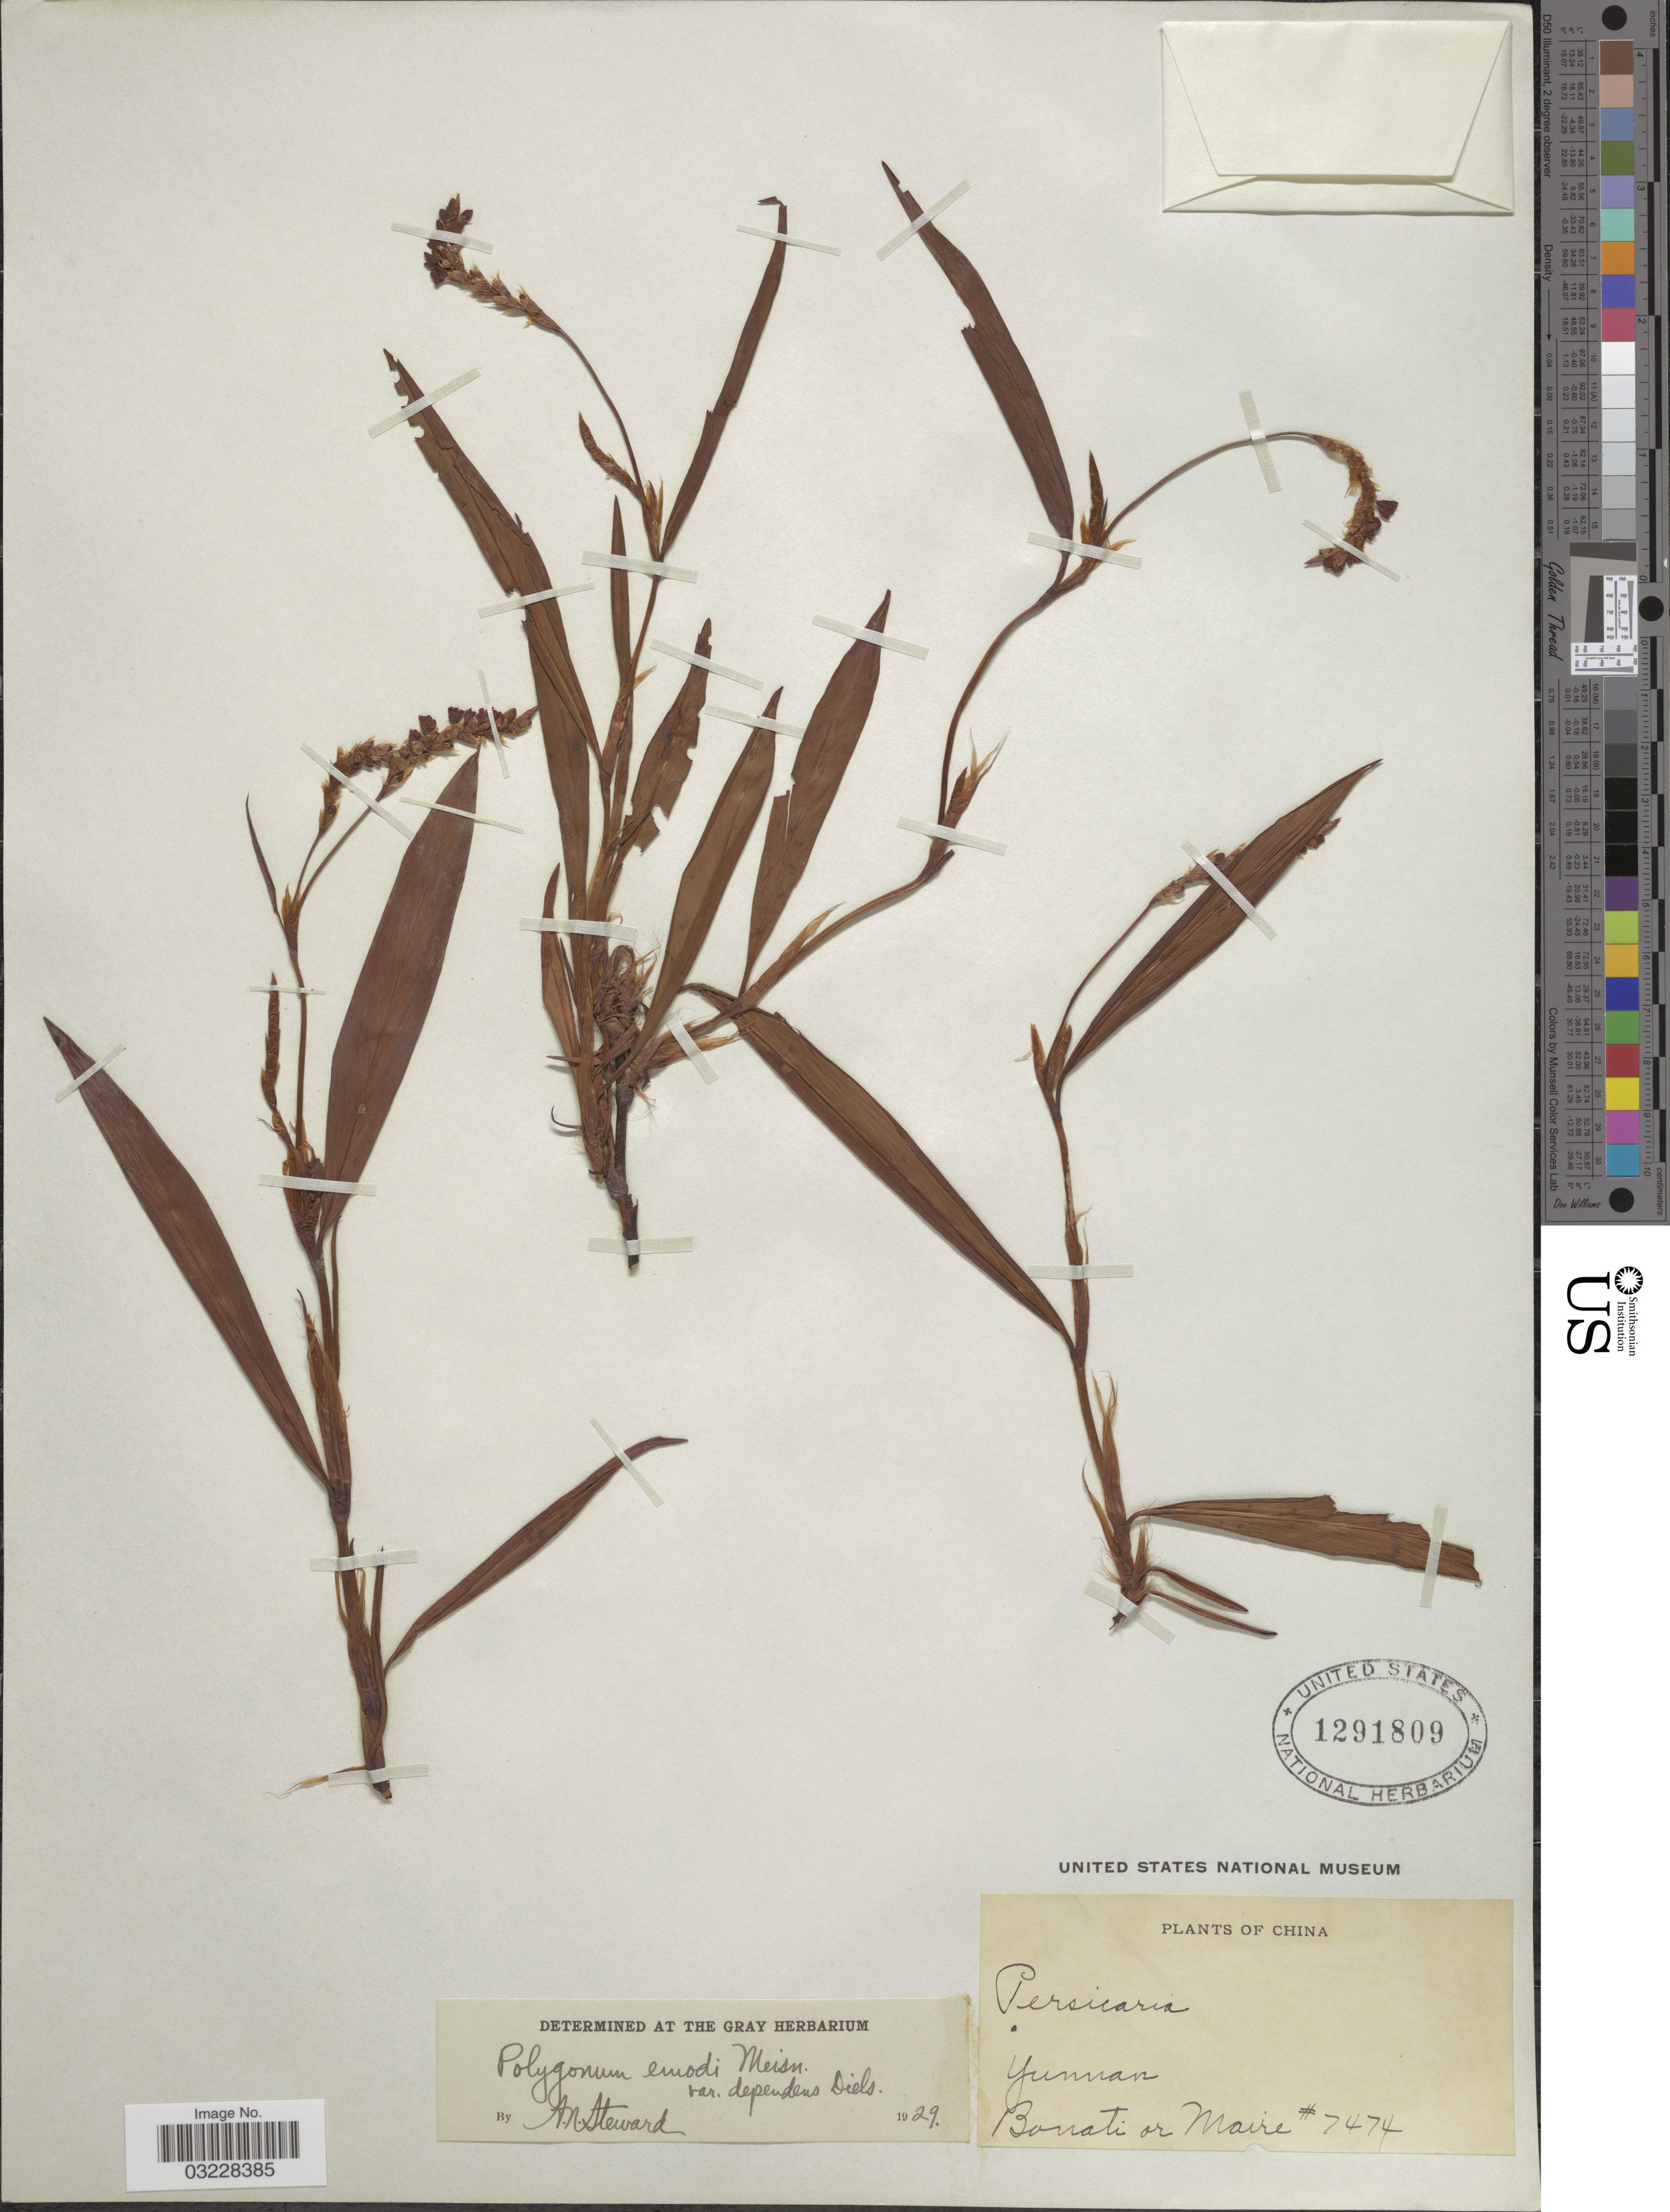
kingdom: Plantae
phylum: Tracheophyta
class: Magnoliopsida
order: Caryophyllales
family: Polygonaceae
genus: Bistorta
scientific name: Bistorta emodi subsp. dependens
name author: (Diels) Soják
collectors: -. Bonati & Maire, --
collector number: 7474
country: China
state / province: Yunnan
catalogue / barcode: US 1291809